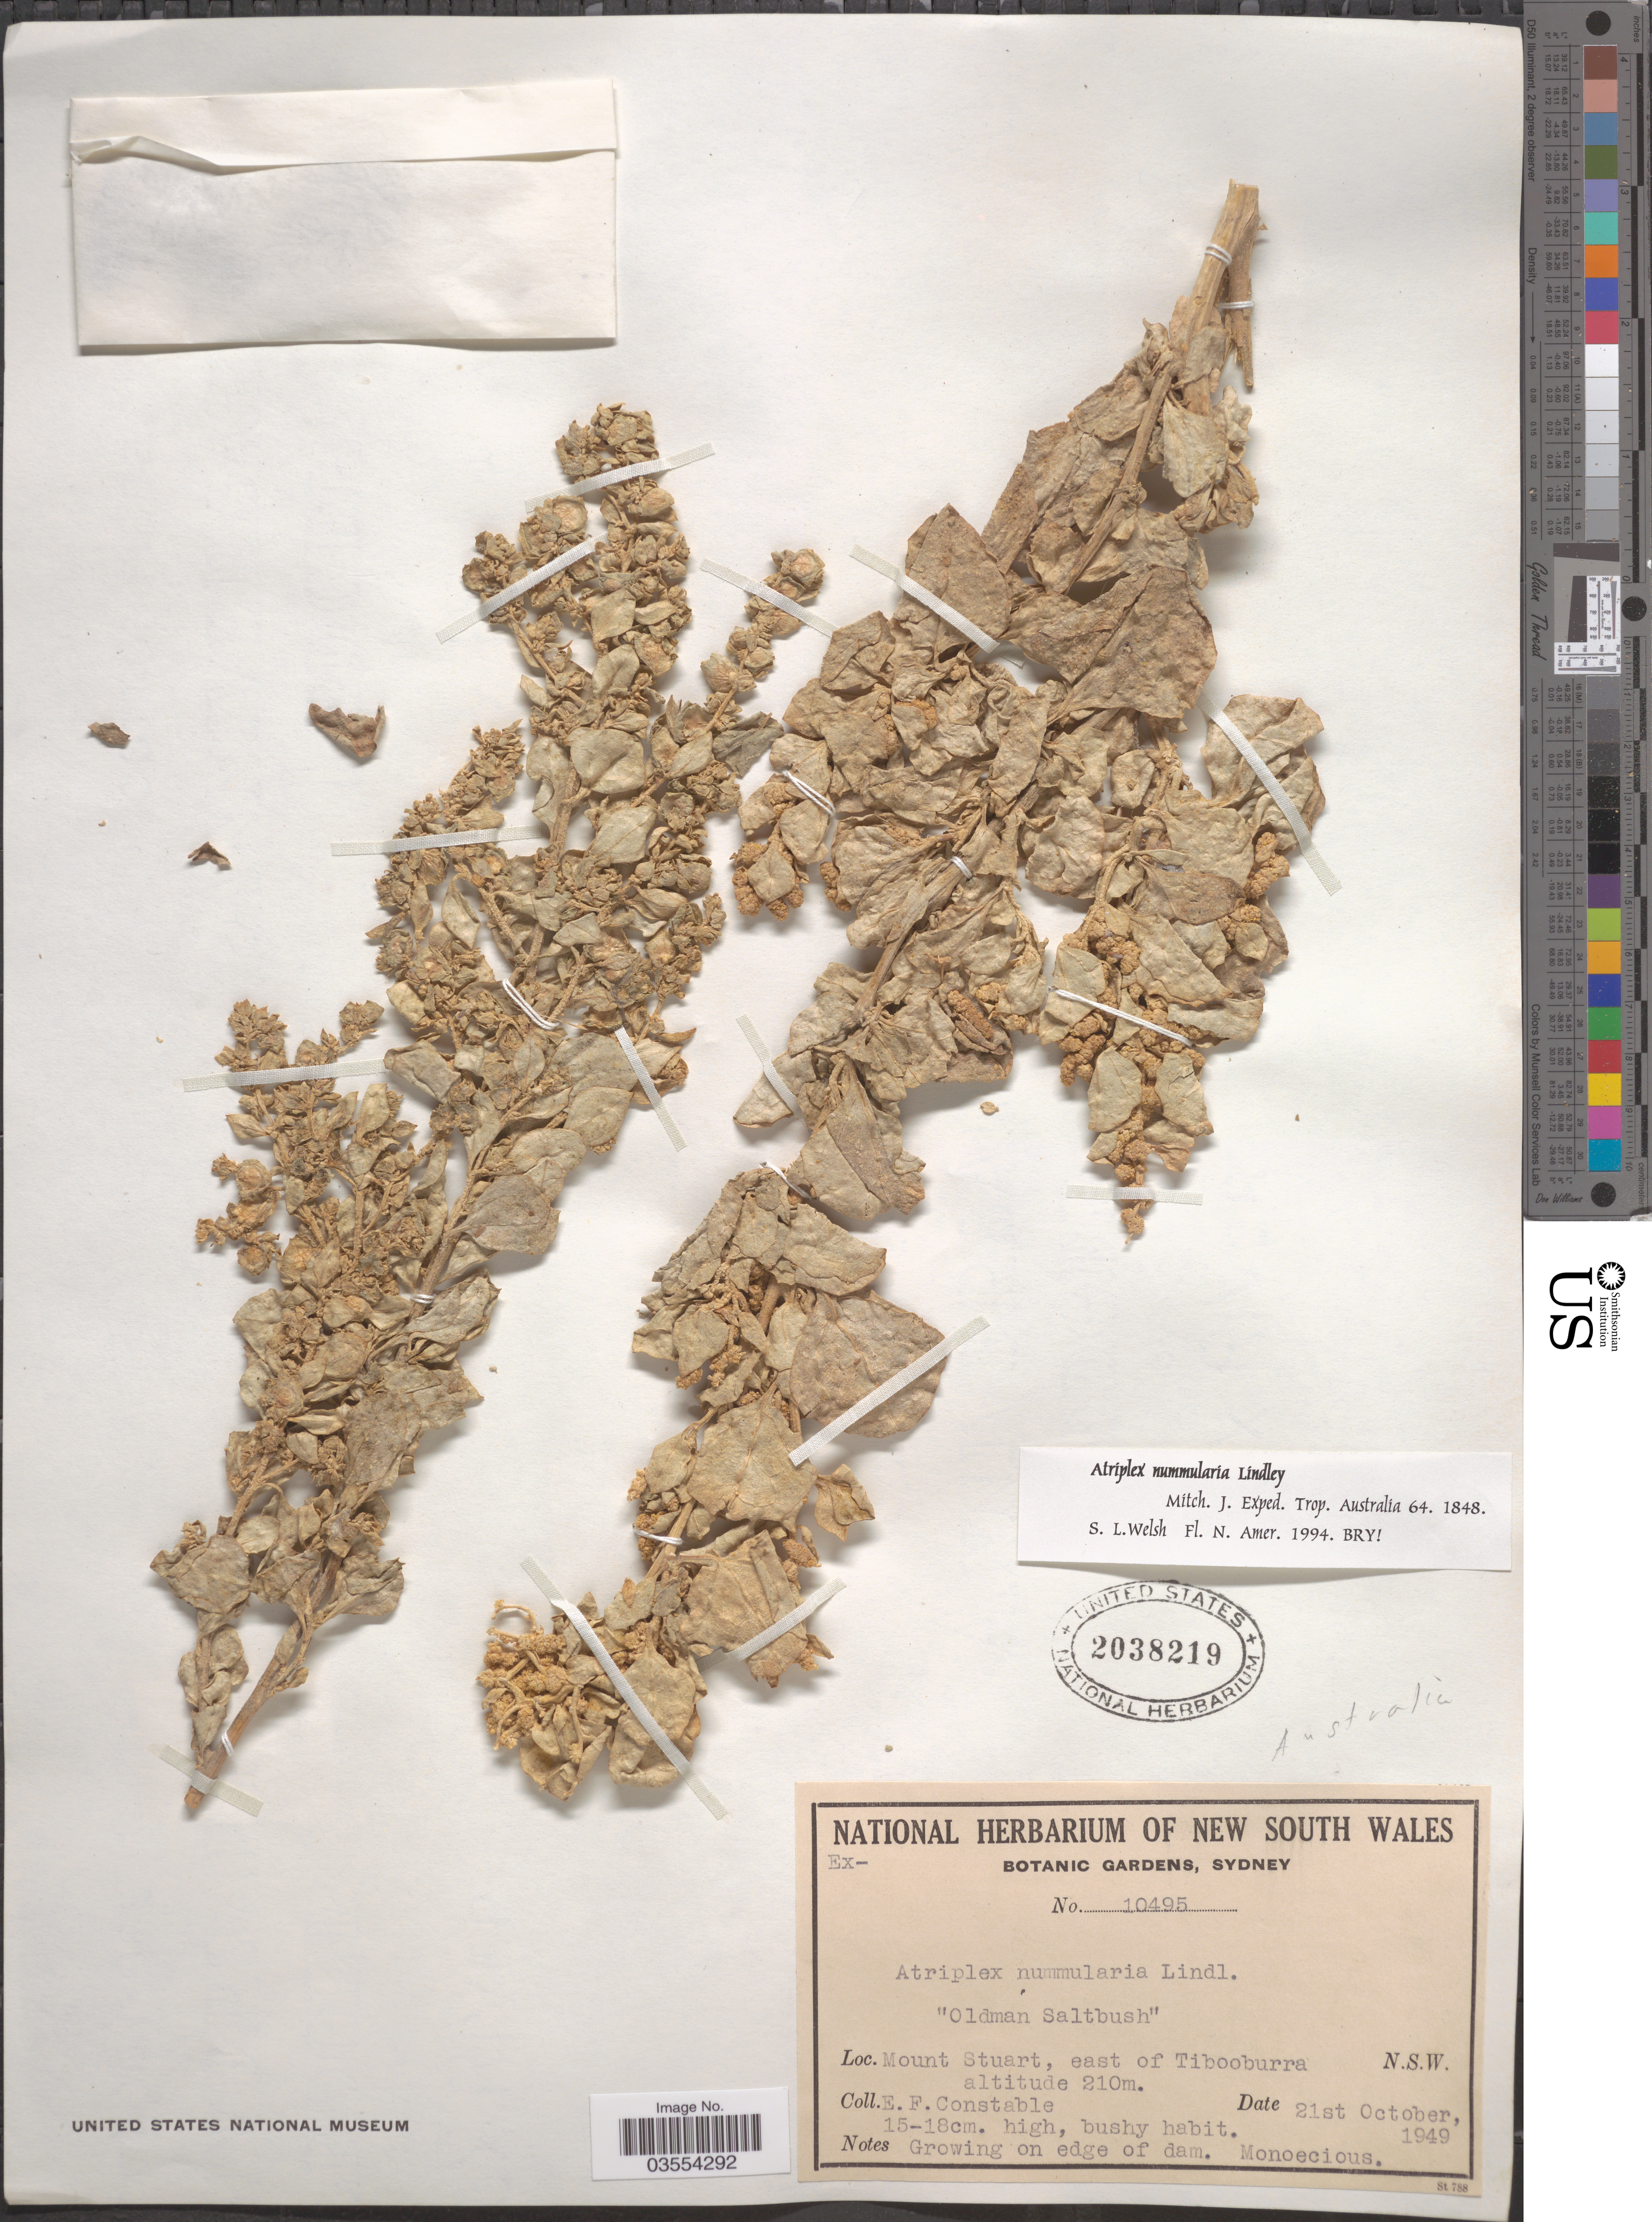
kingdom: Plantae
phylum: Tracheophyta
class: Magnoliopsida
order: Caryophyllales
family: Amaranthaceae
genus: Atriplex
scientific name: Atriplex nummularia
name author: Lindl.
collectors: E. F. Constable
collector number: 10495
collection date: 1949-10-21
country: Australia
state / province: New South Wales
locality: Mount Stuart, east of Tibooburra.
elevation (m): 210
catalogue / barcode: US 2038219